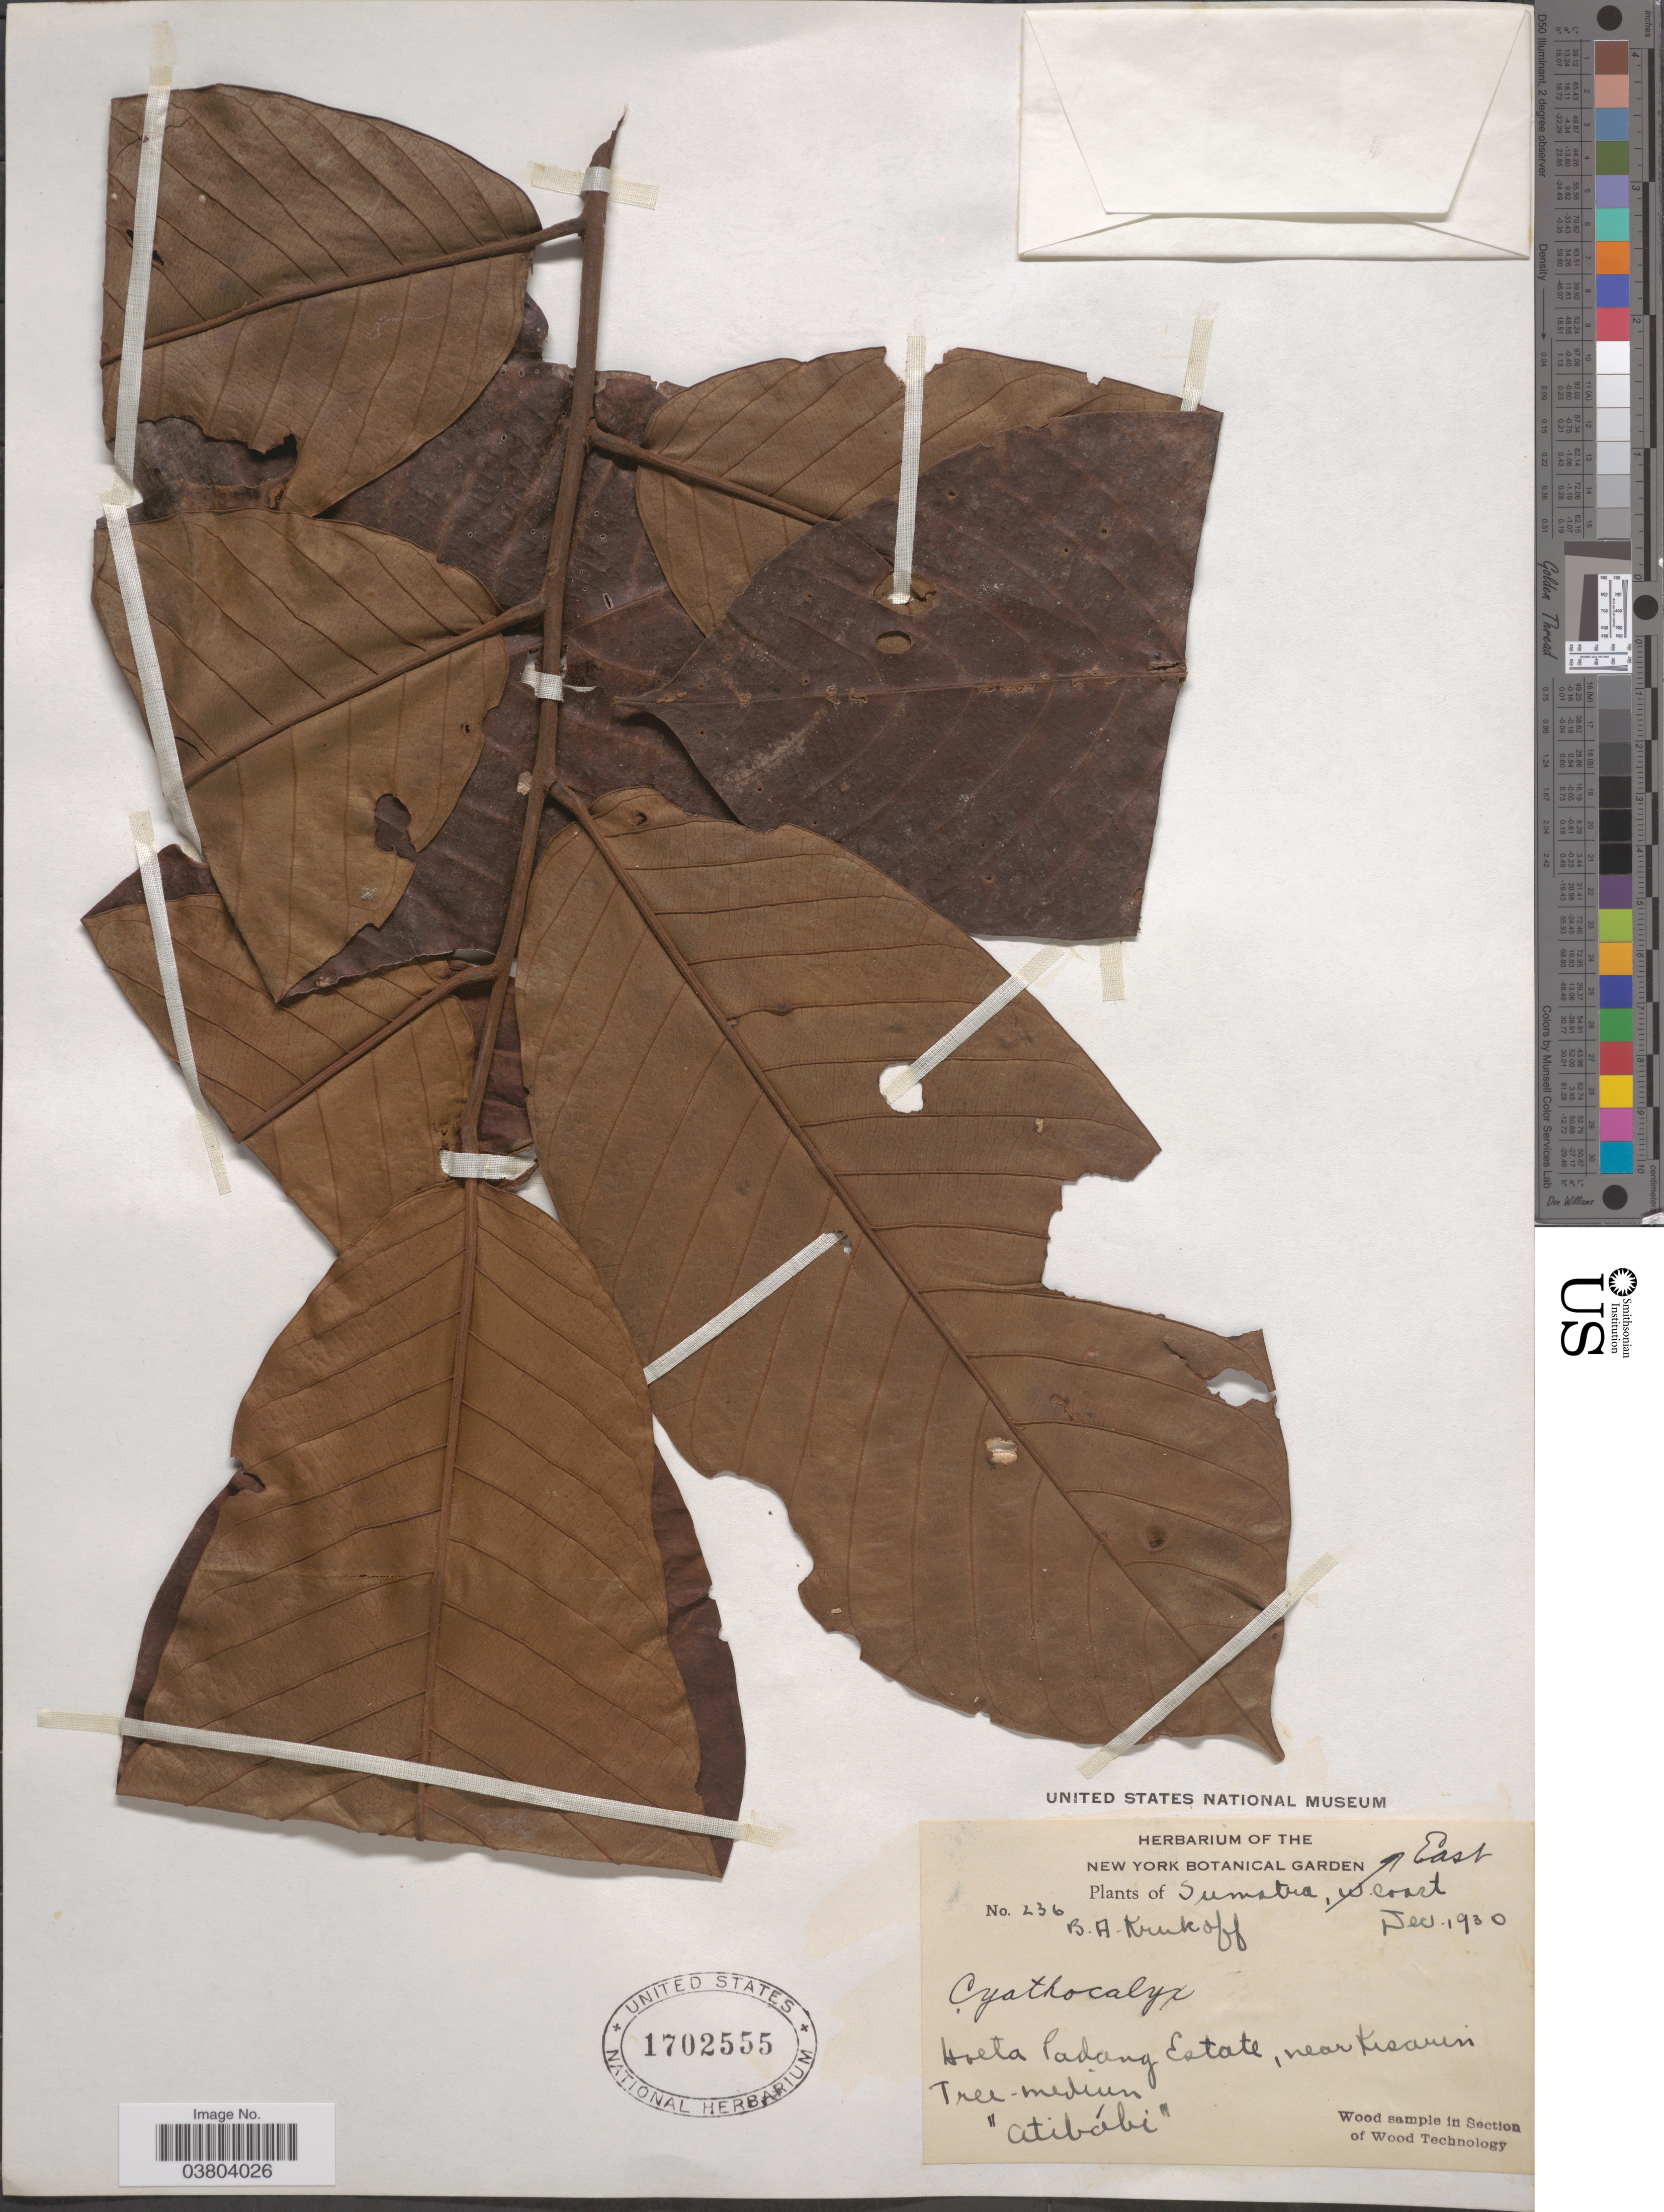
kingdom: Plantae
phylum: Tracheophyta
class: Magnoliopsida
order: Magnoliales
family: Annonaceae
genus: Cyathocalyx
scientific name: Cyathocalyx sp.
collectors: B. A. Krukoff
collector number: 236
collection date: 1930-12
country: Indonesia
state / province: Sumatra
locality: East Coast. Hoeta Padang Estate, near Kisaren.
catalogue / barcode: US 1702555